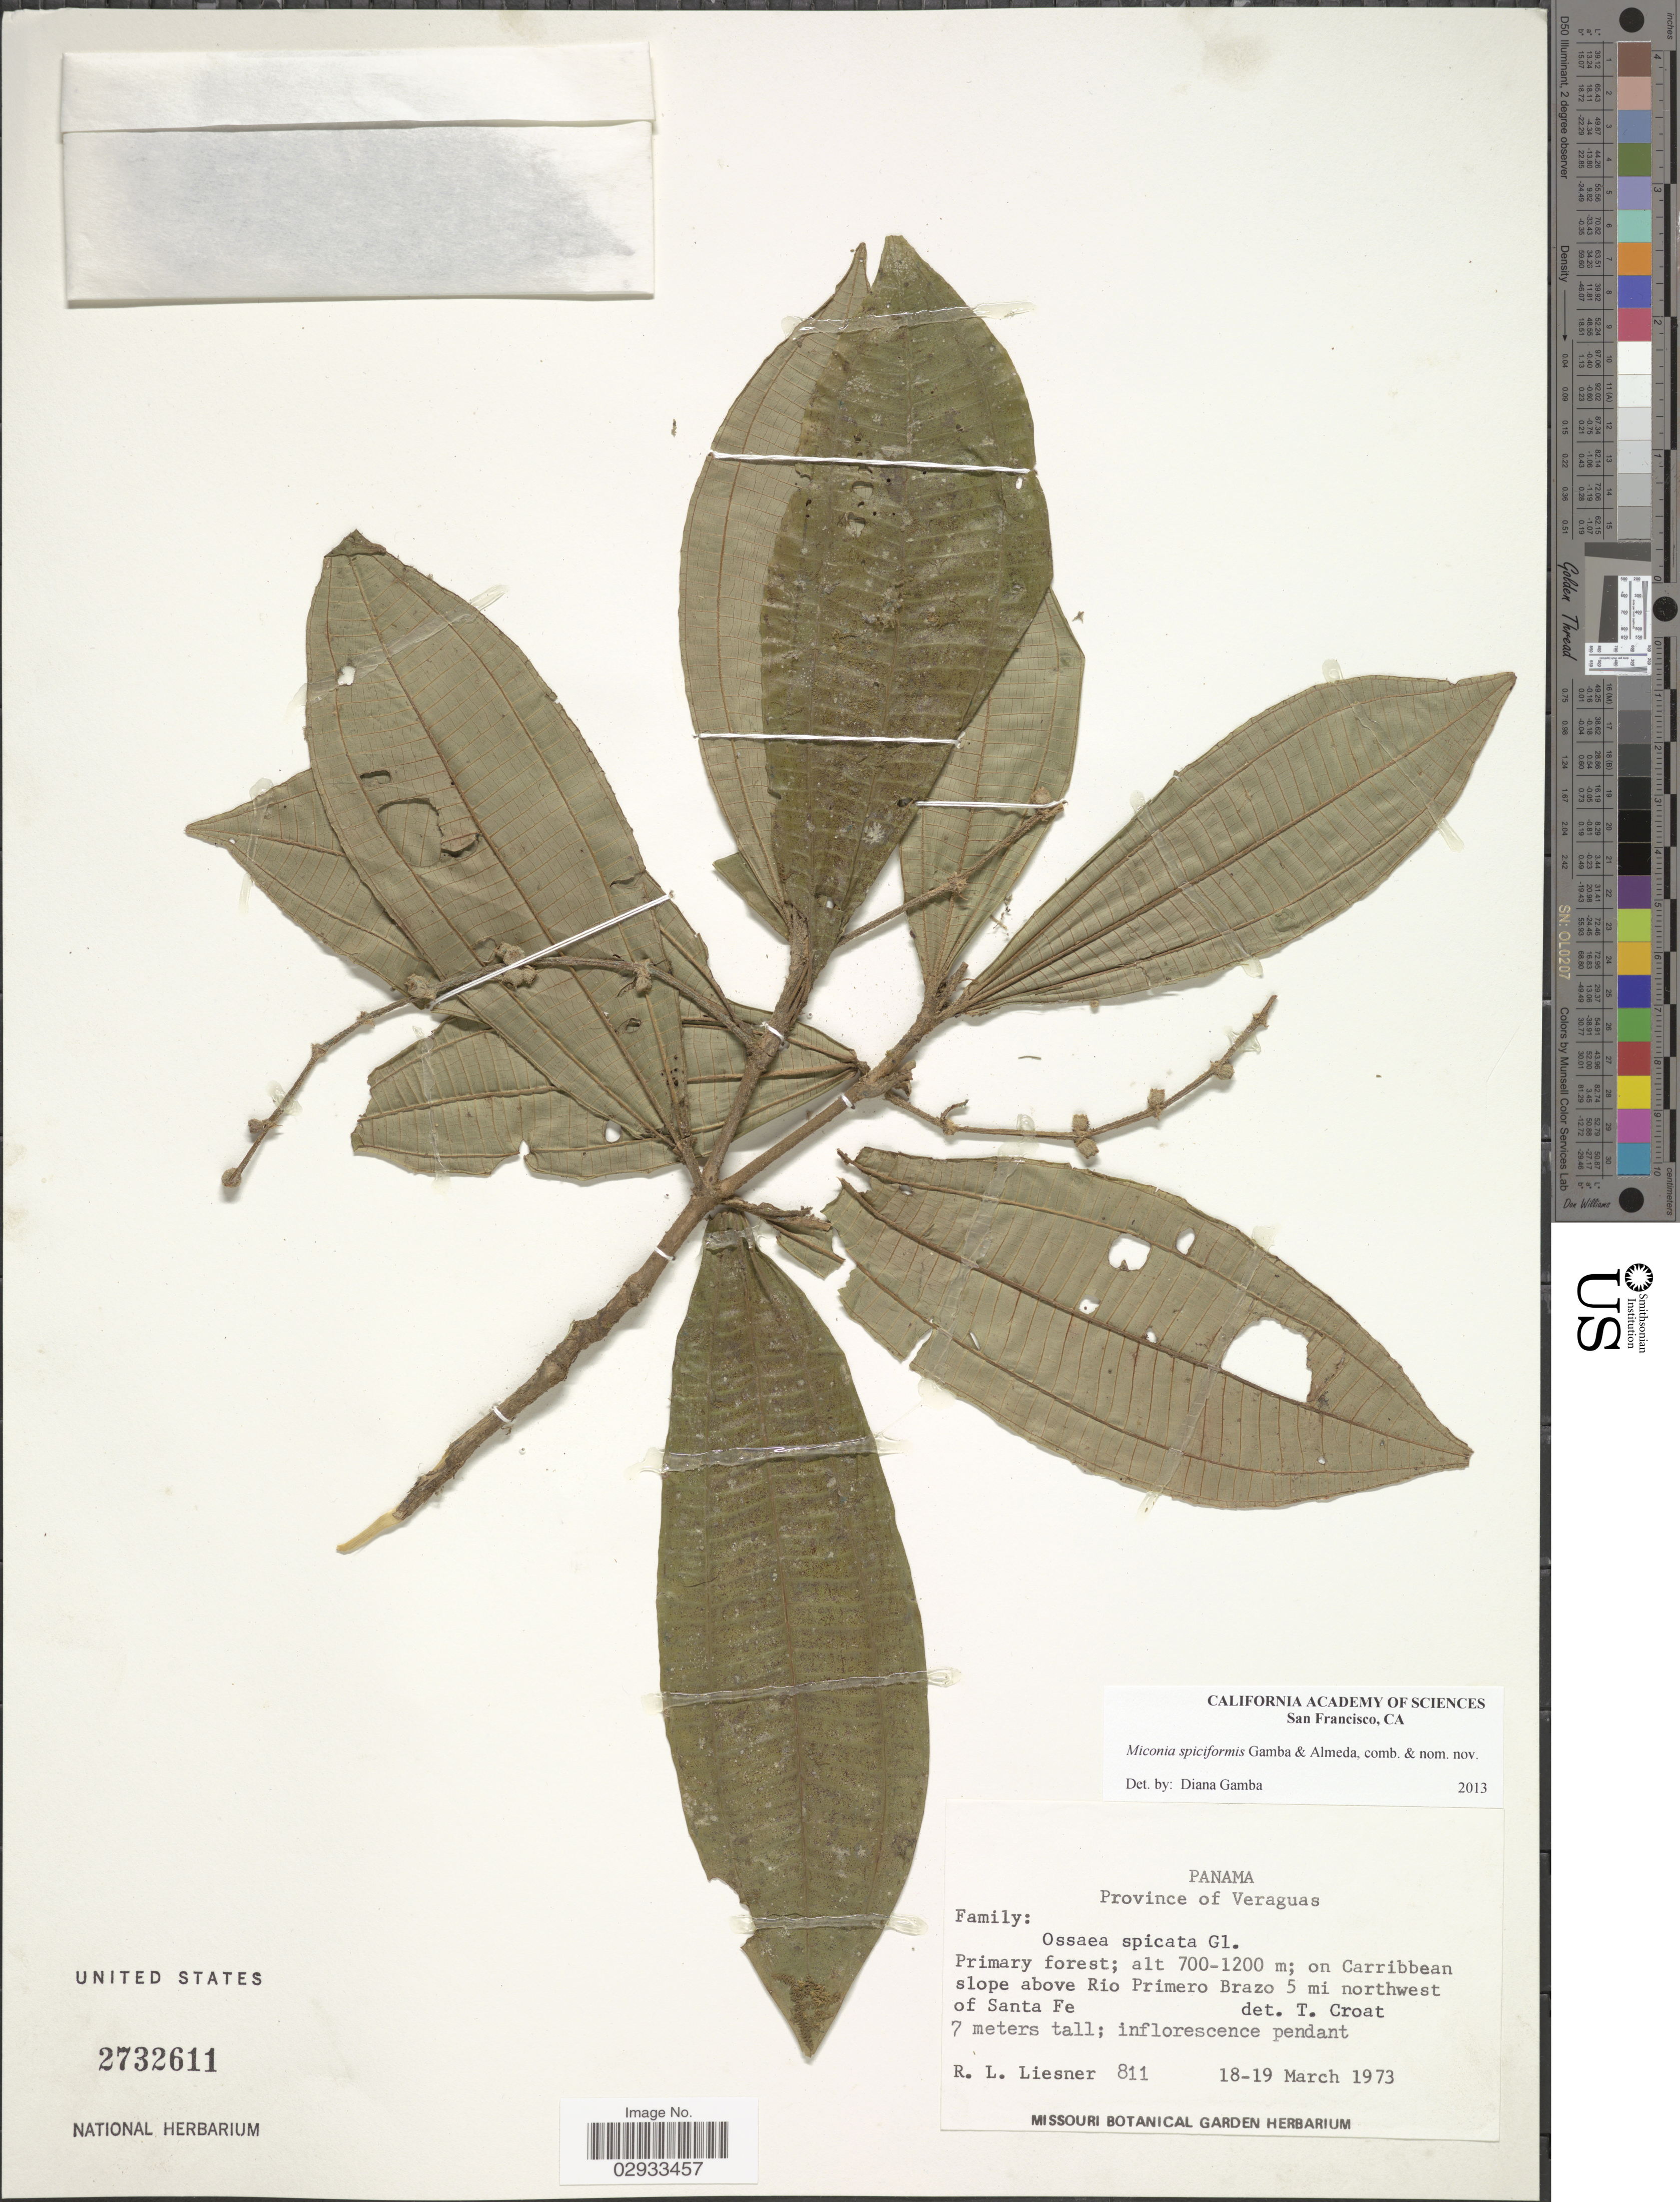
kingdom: Plantae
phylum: Tracheophyta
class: Magnoliopsida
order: Myrtales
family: Melastomataceae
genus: Miconia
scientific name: Miconia spiciformis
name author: Gamba & Almeda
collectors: R. L. Liesner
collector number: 811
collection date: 1973-03-18/1973-03-19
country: Panama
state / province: Veraguas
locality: Caribbean slope above Rio Primero Brazo 5 mi northwest of Santa Fe.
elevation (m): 700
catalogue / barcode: US 2732611